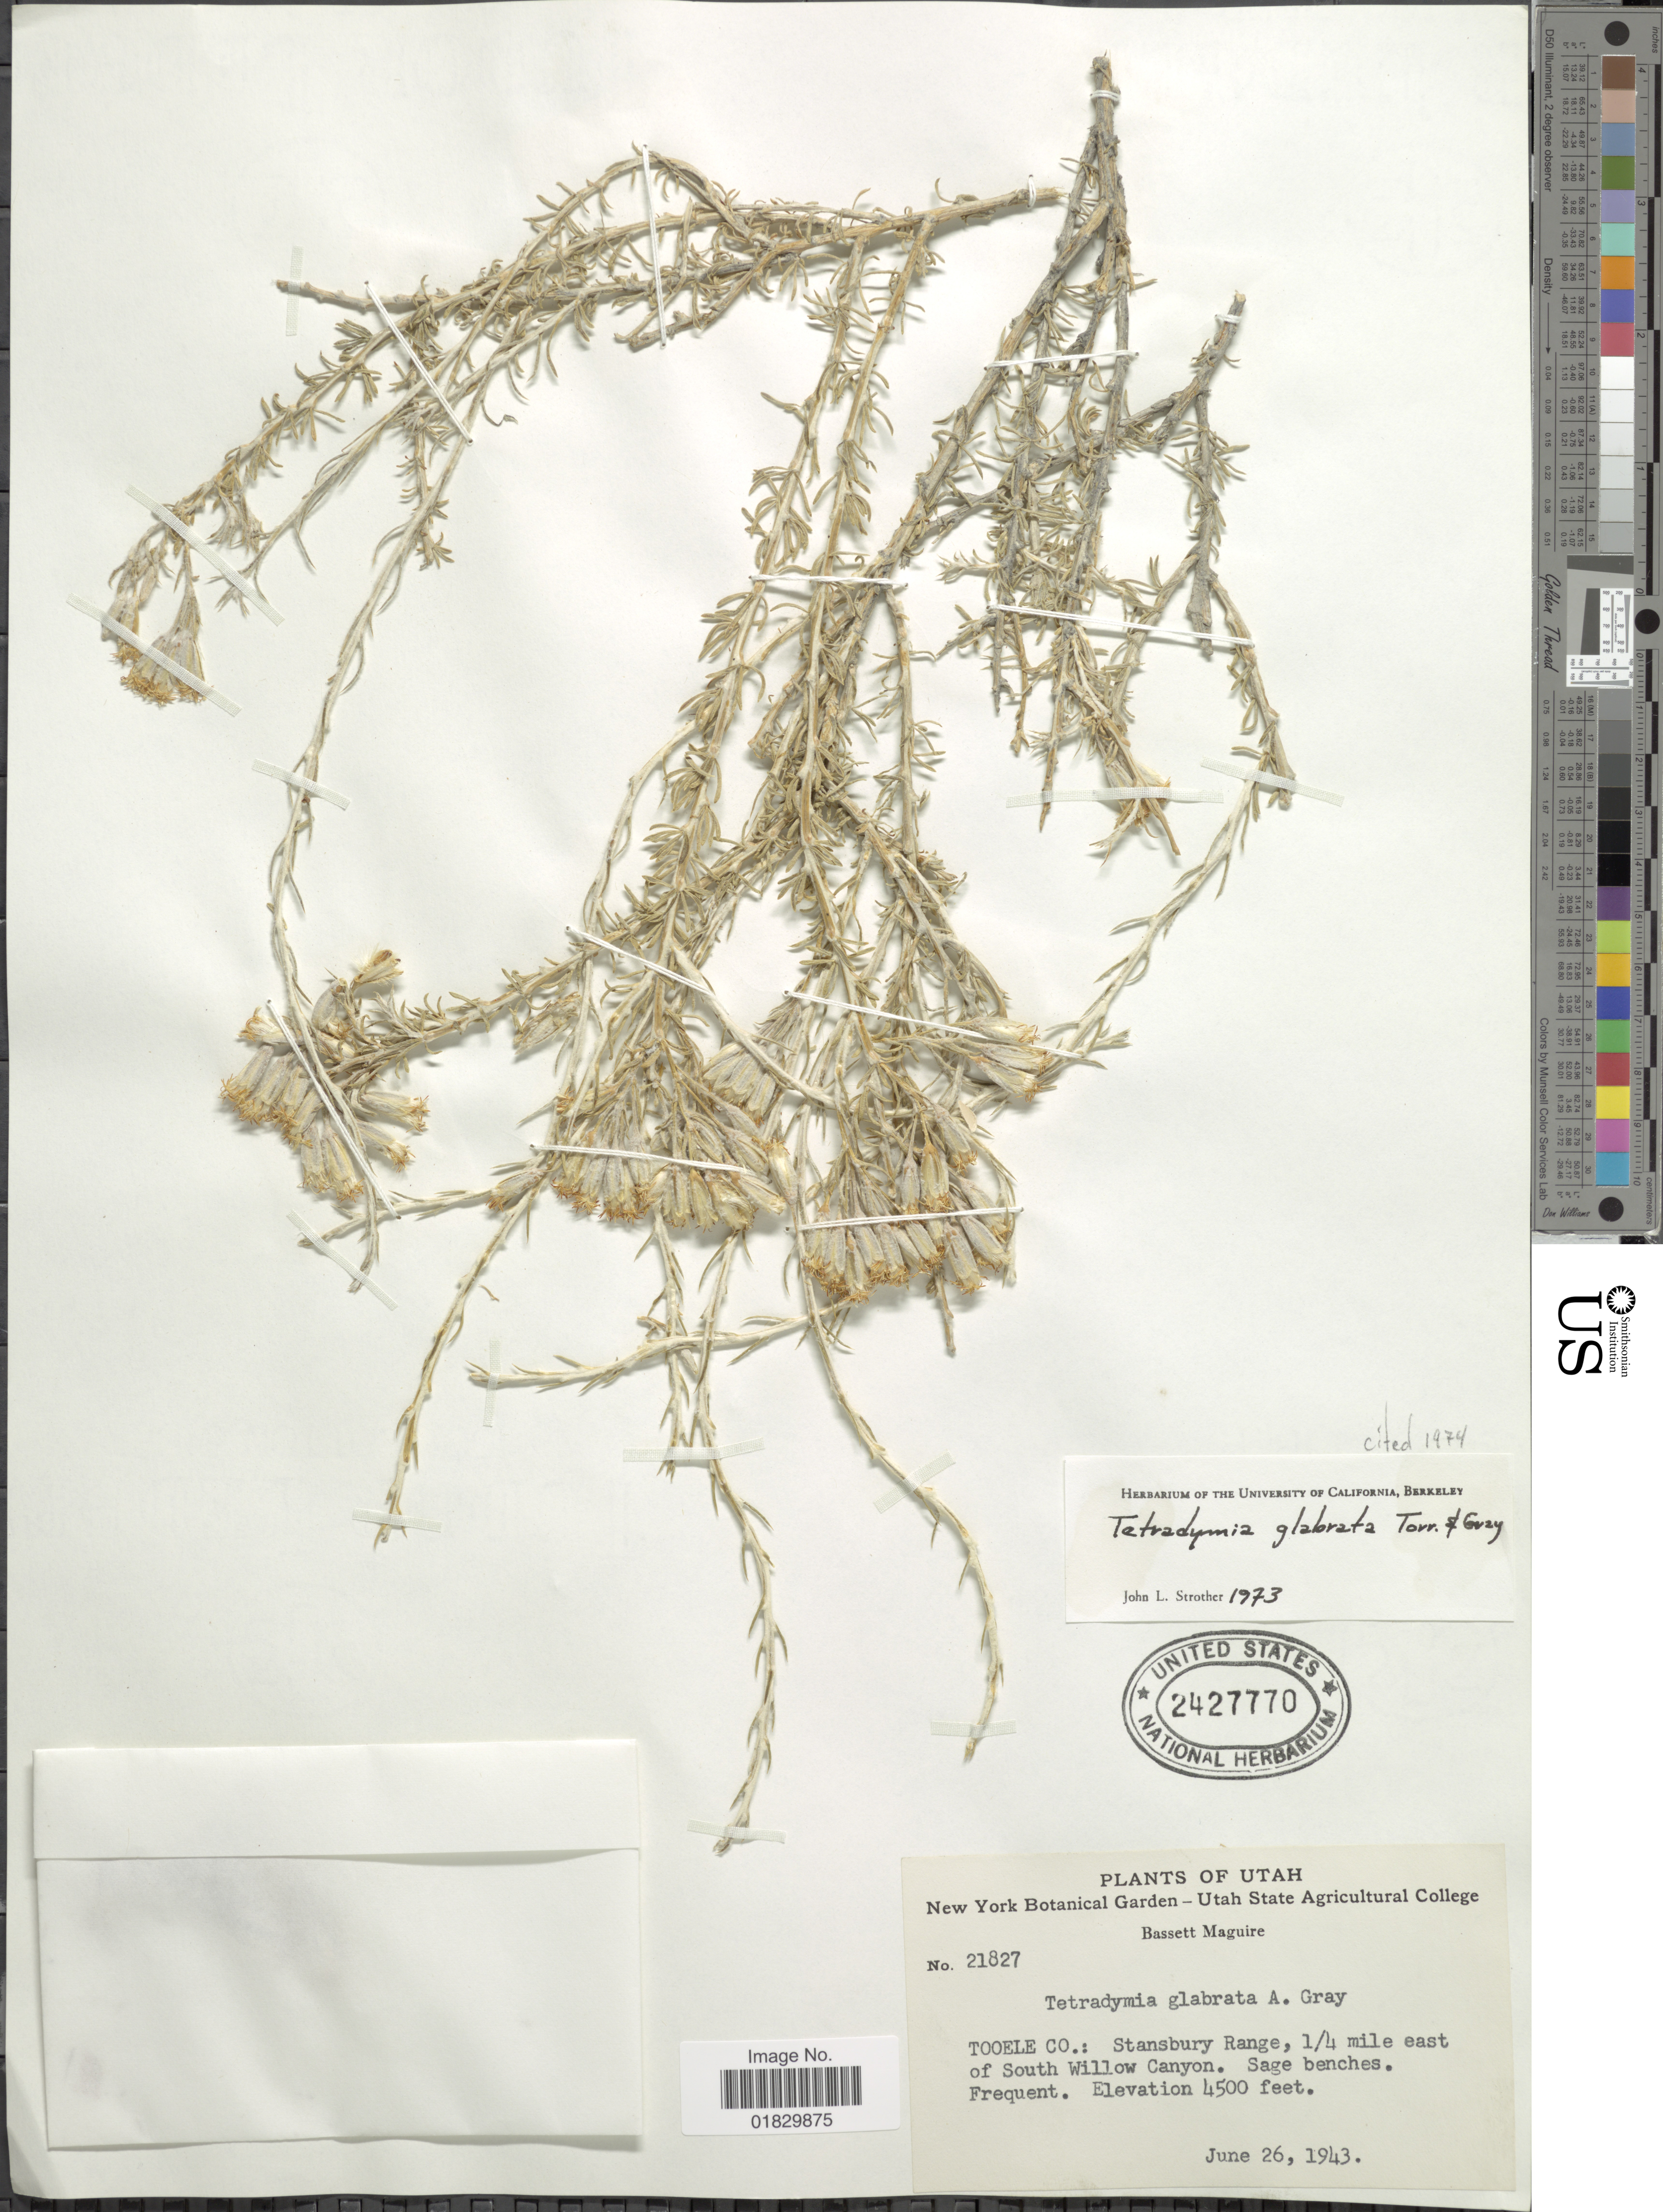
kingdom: Plantae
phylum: Tracheophyta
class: Magnoliopsida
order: Asterales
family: Asteraceae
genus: Tetradymia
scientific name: Tetradymia glabrata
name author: Torr. & A. Gray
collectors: B. Maguire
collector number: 21827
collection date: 1943-06-26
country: United States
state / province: Utah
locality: Tooele Co.: Stansbury Range, 1/4 mile east of South Willow Canyon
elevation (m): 1372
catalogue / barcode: US 2427770